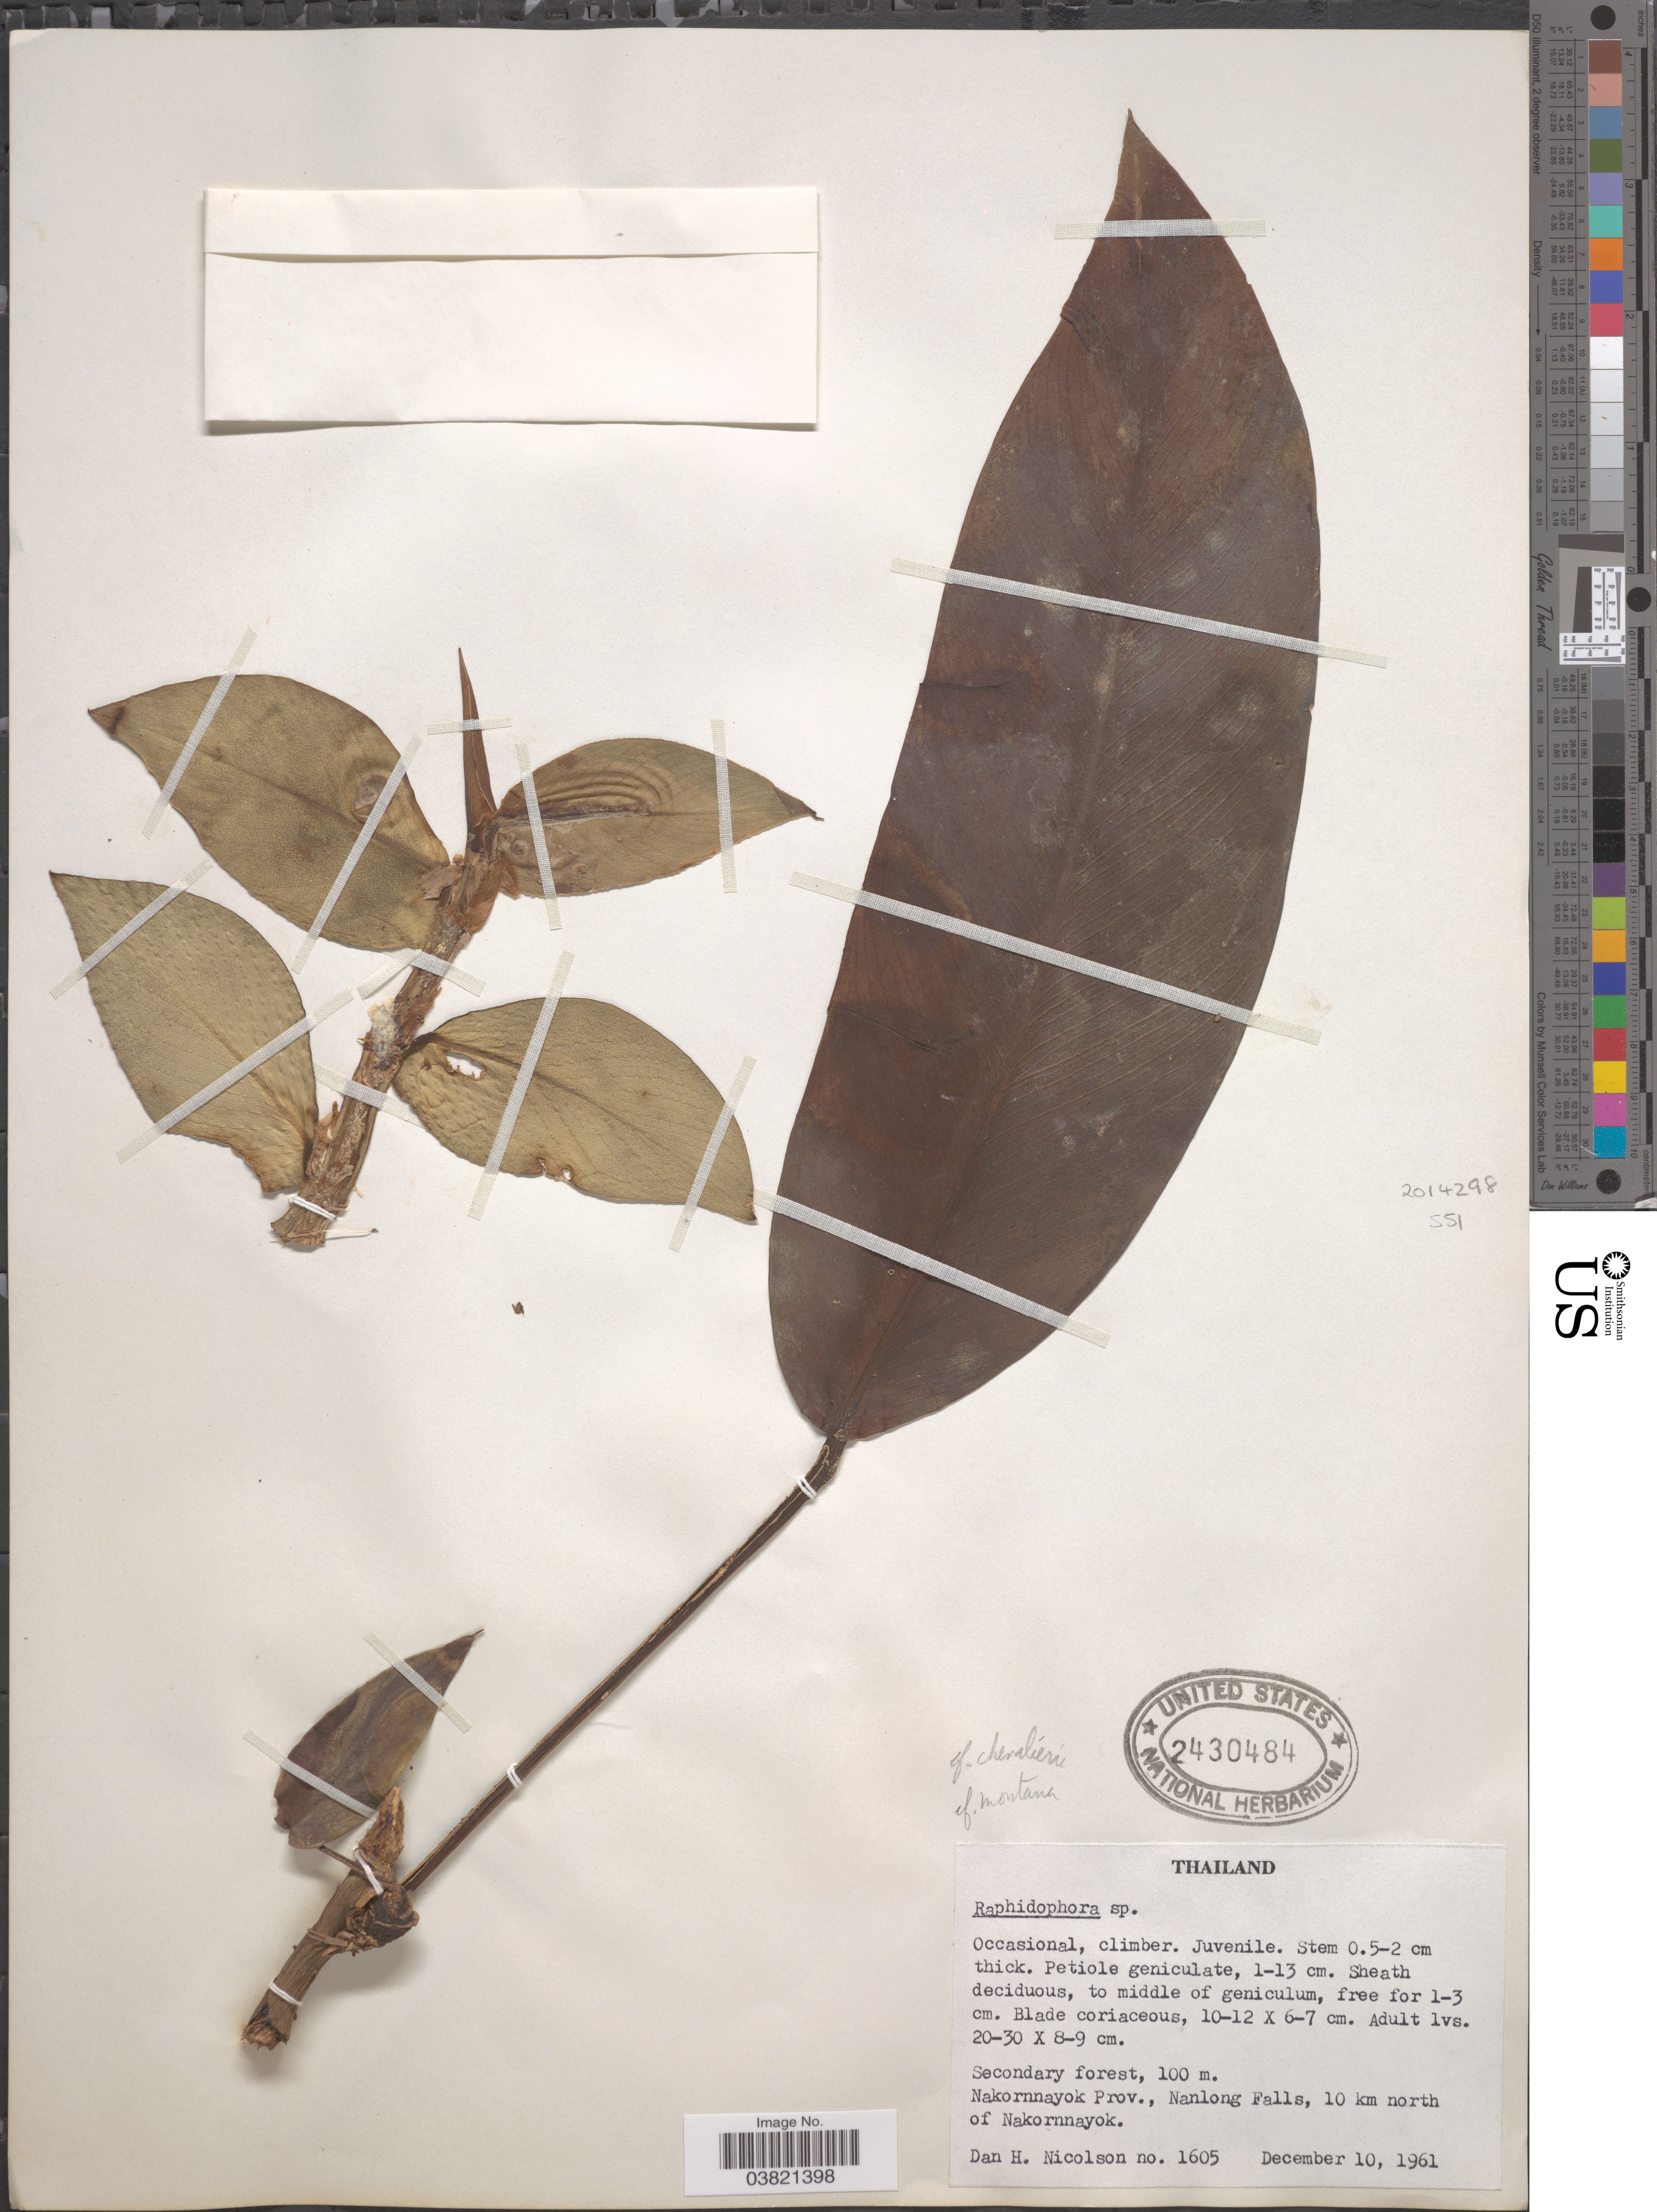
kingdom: Plantae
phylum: Tracheophyta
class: Liliopsida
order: Alismatales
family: Araceae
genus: Rhaphidophora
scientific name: Rhaphidophora sp.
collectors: D. H. Nicolson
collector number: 1605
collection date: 1961-12-10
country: Thailand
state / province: Nakhon Nayok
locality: Nakornnayok Prov., Nanlong Falls, 10 km north of Nakornnayok.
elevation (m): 100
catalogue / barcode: US 2430484